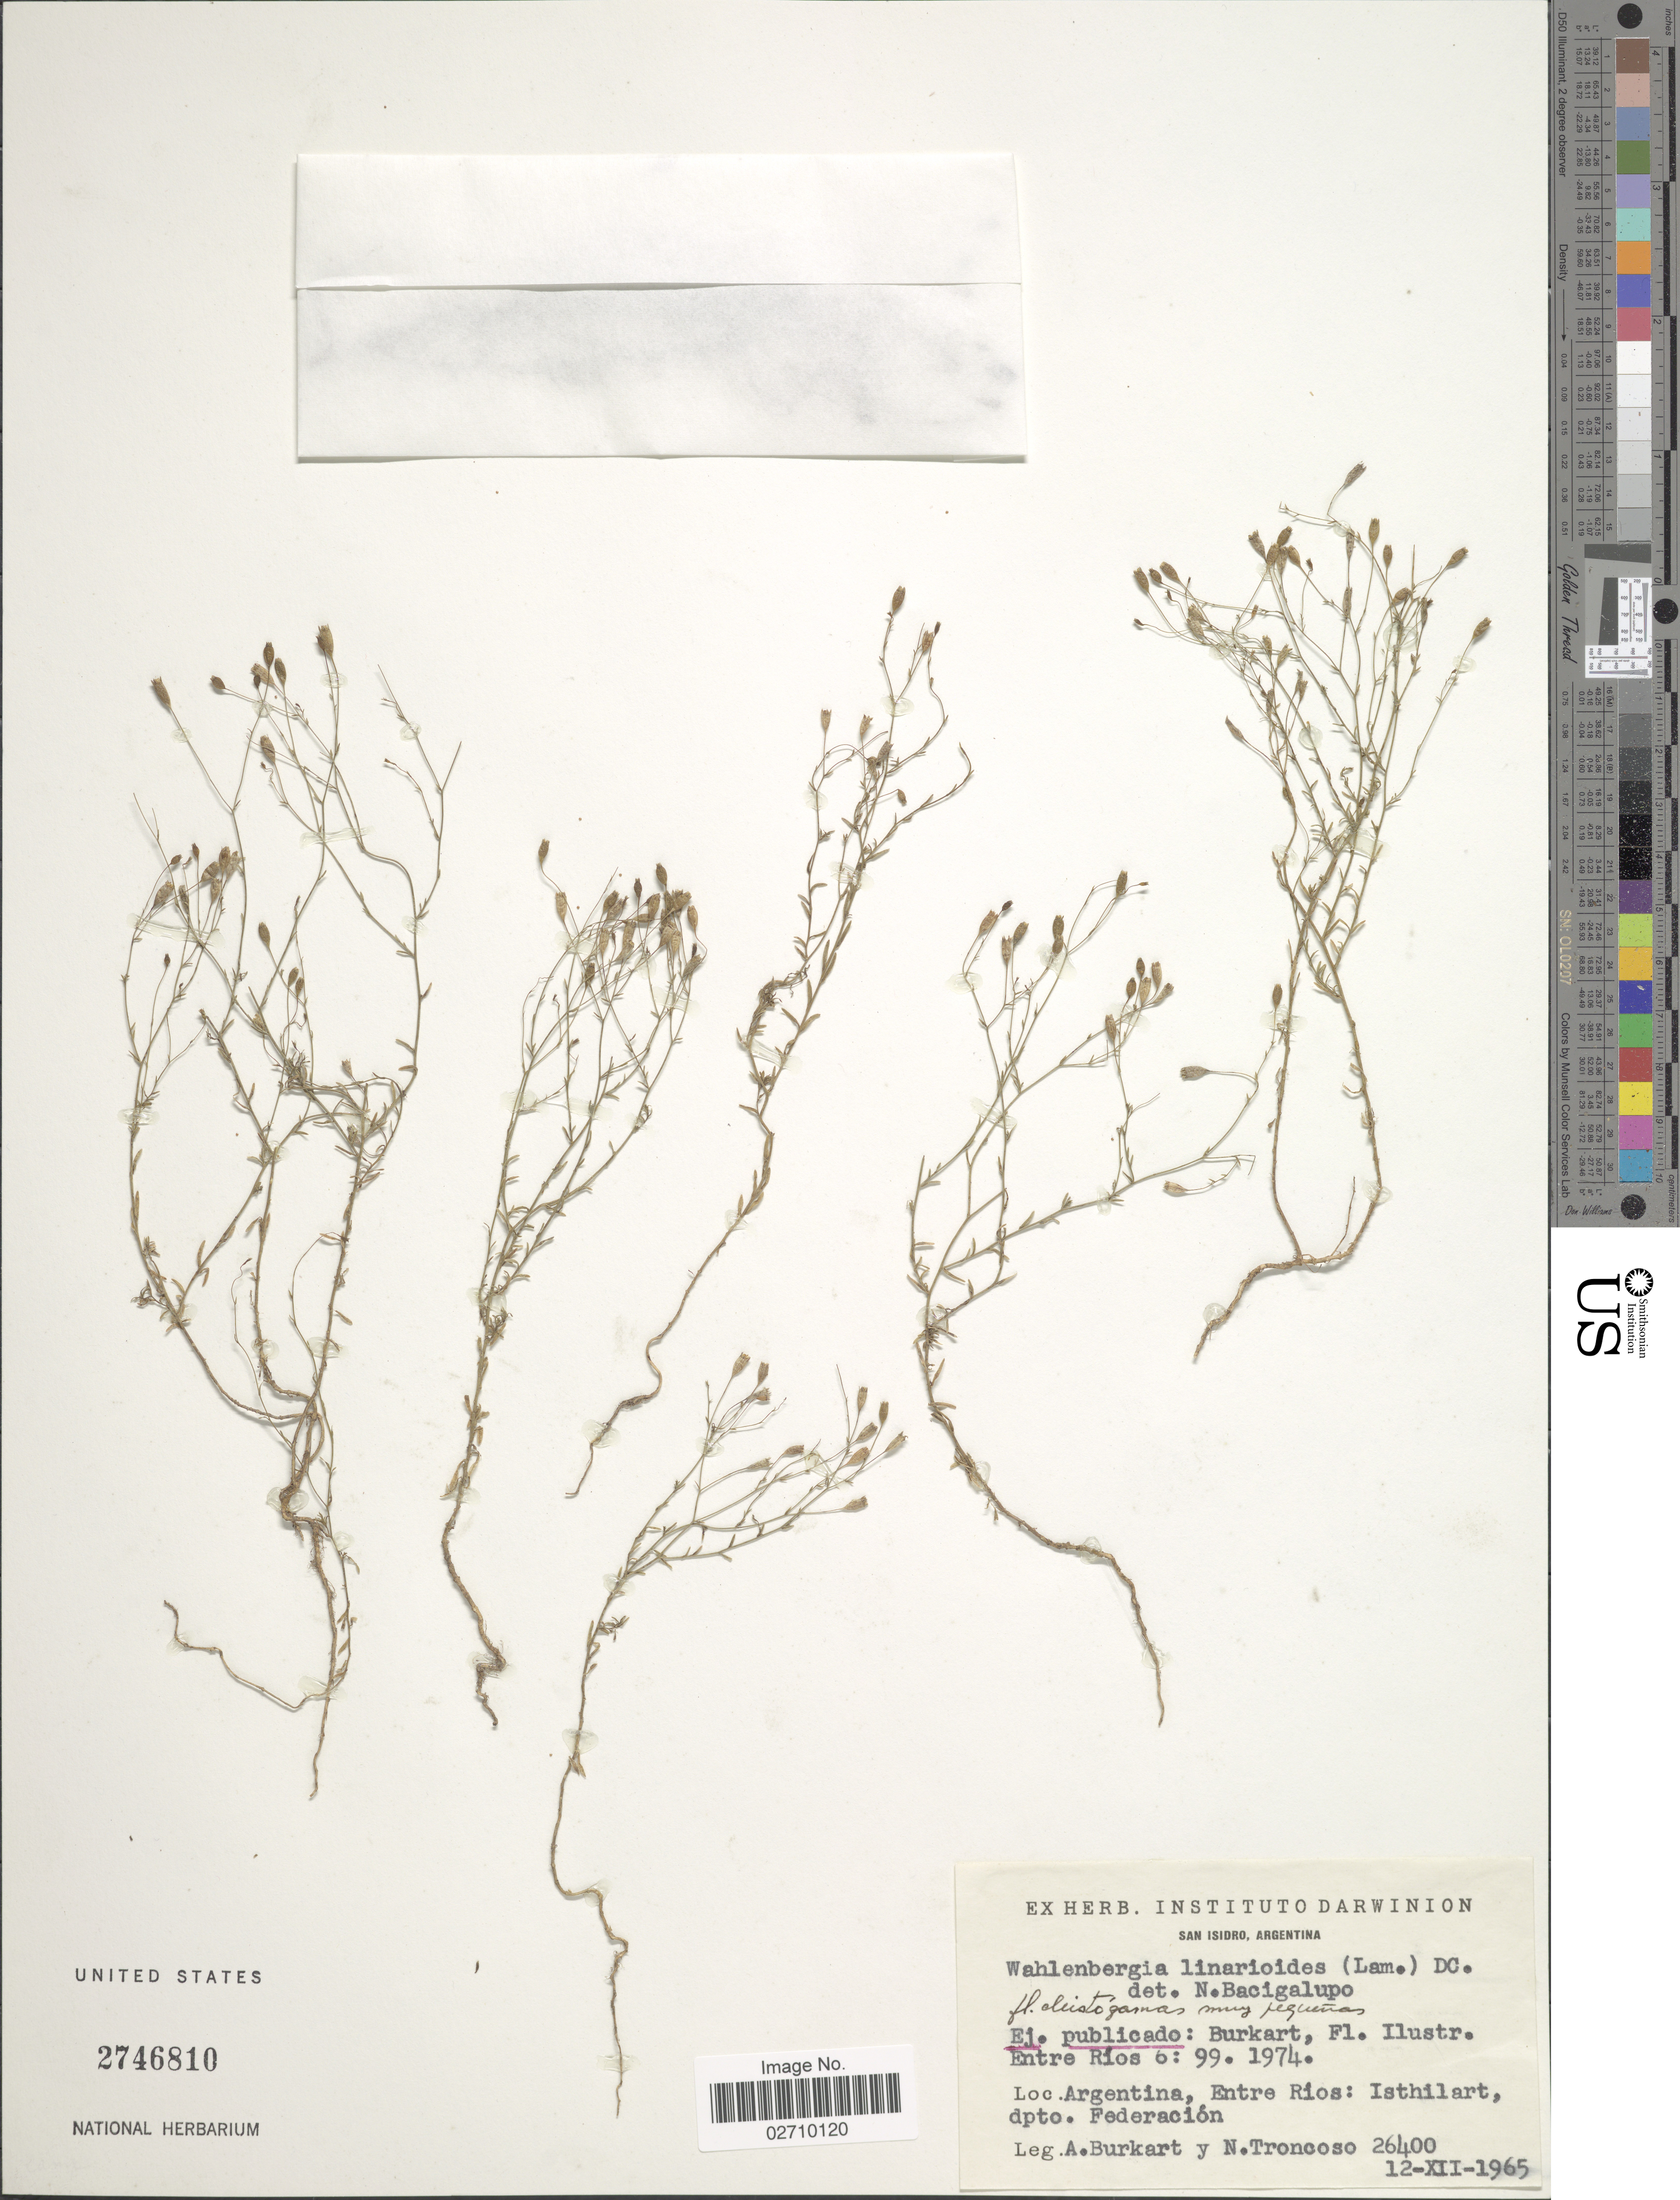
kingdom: Plantae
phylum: Tracheophyta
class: Magnoliopsida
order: Asterales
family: Campanulaceae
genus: Wahlenbergia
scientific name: Wahlenbergia linarioides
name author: (Lam.) A. DC.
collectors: A. E. Burkart & N. Troncoso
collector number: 26400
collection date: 1965-12-12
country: Argentina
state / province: Entre Rios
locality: Isthilart, dpto. Federación.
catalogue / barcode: US 2746810